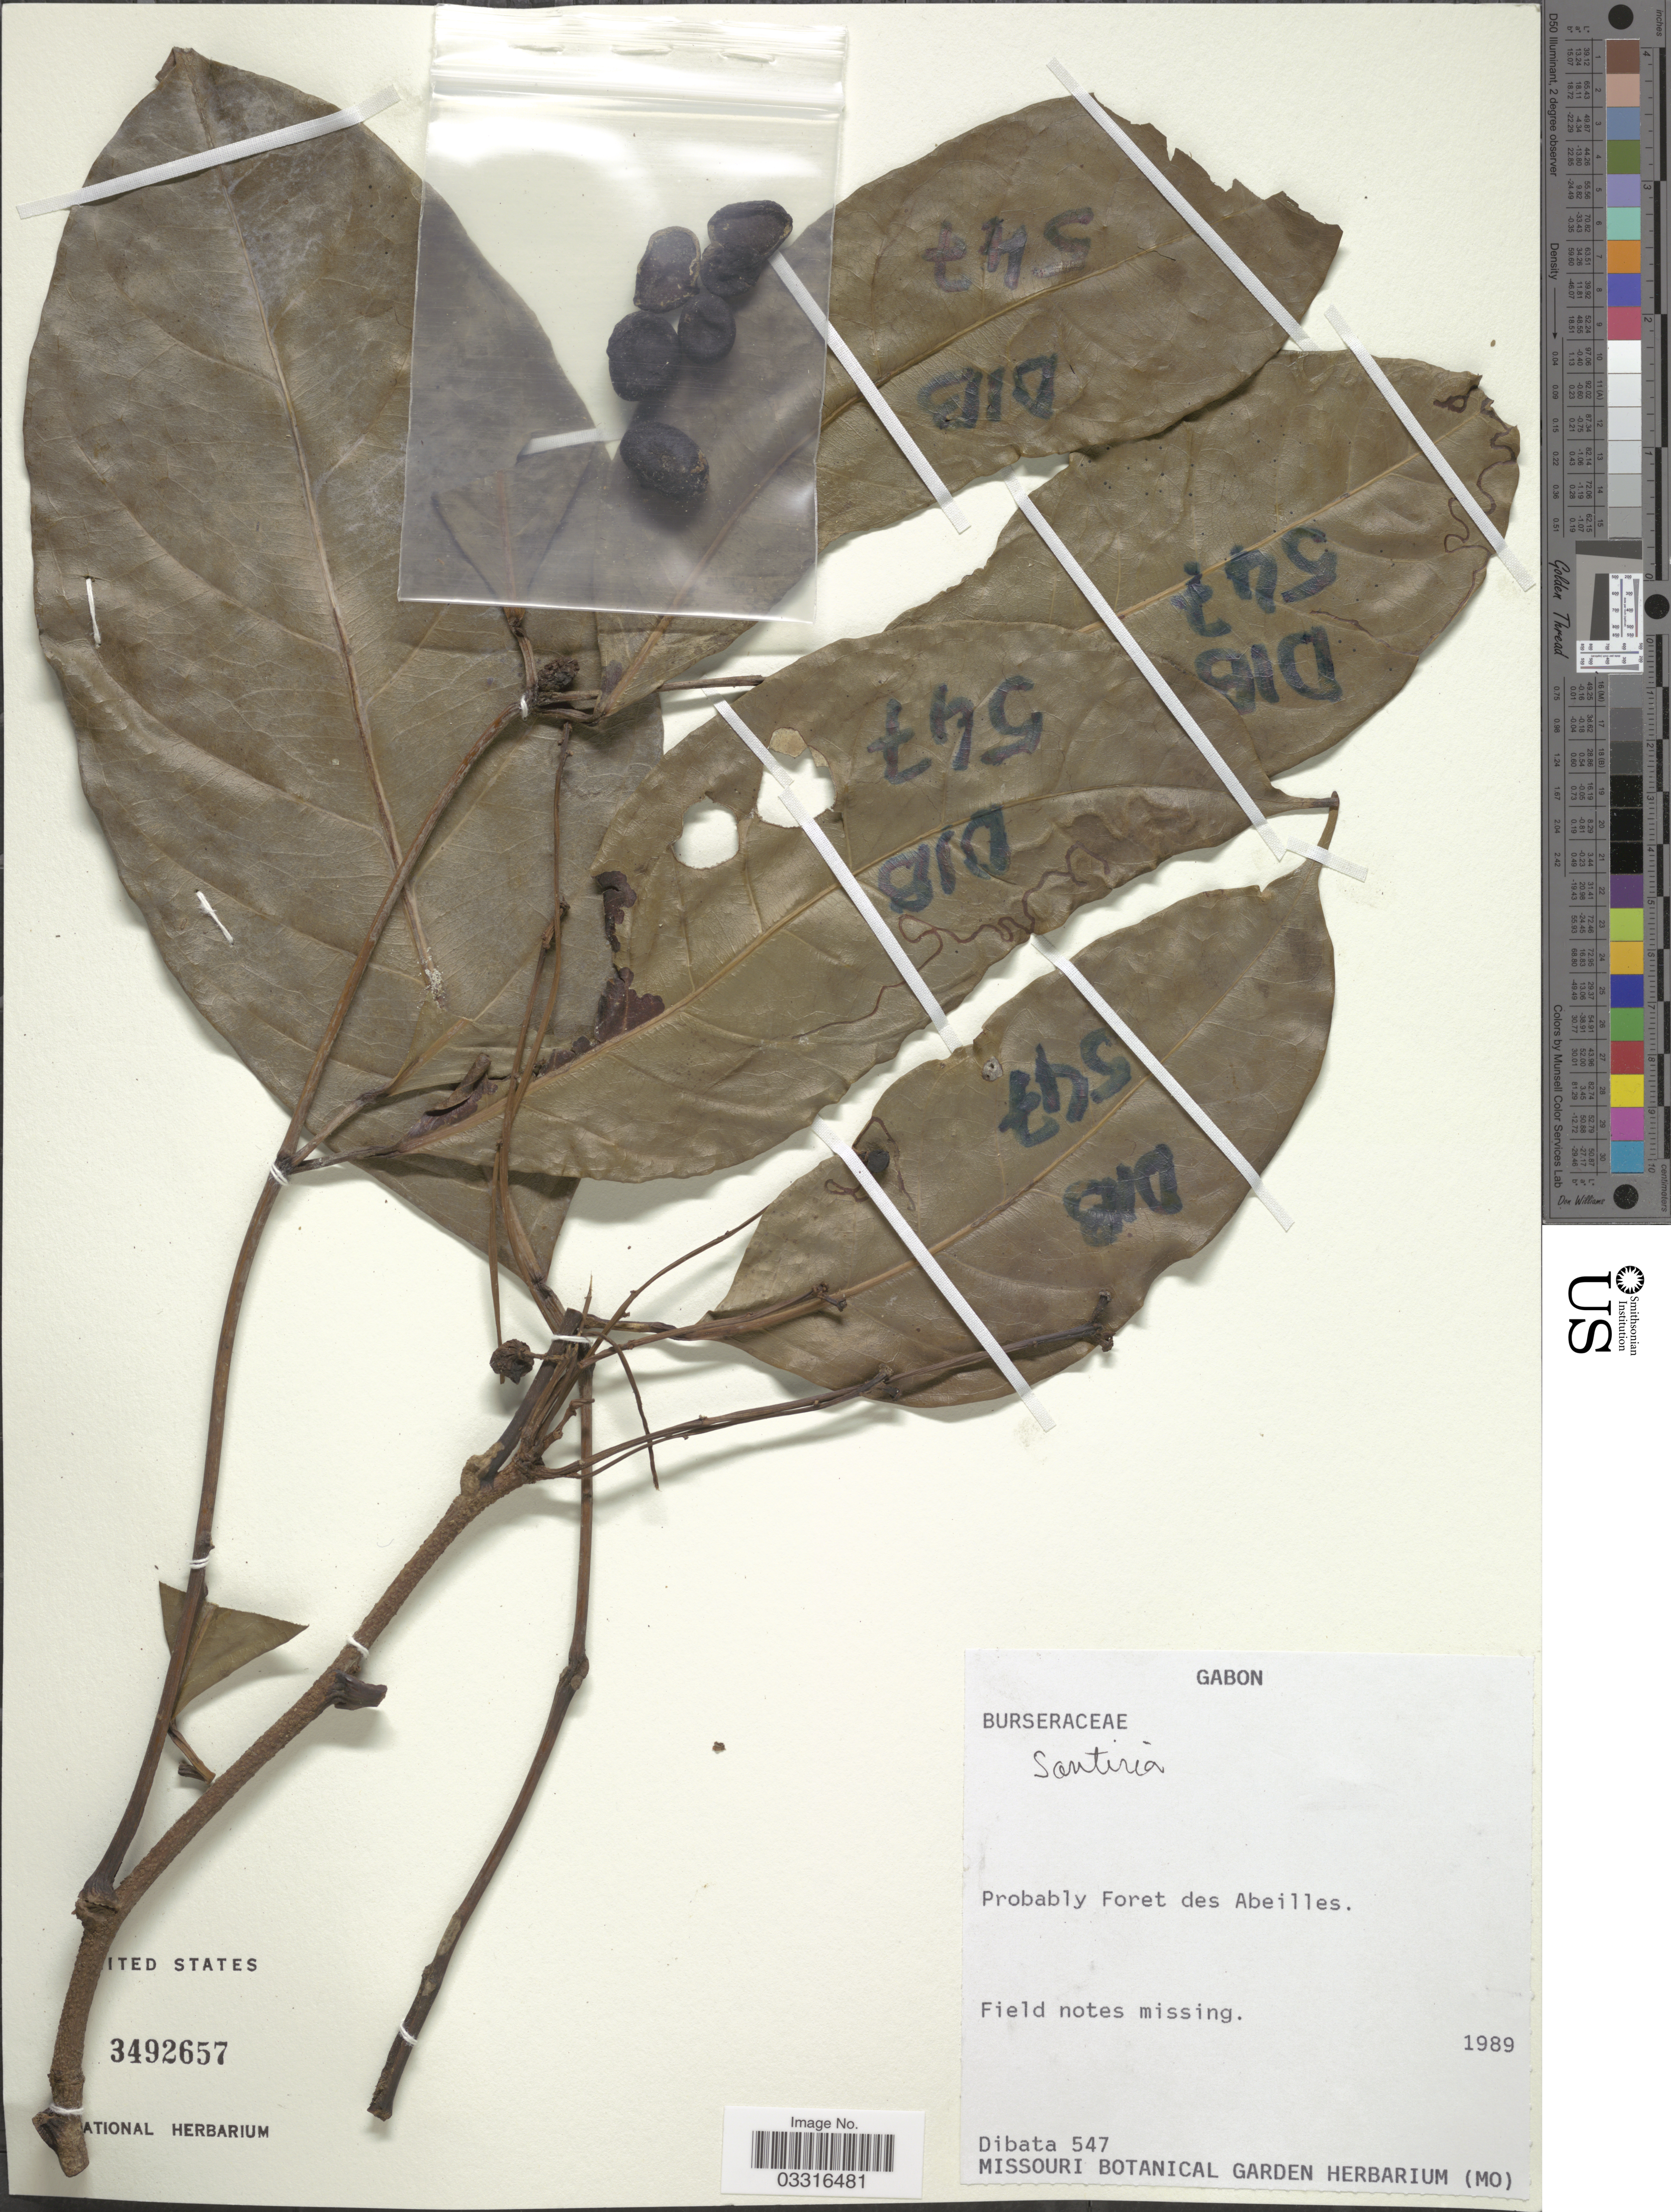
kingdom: Plantae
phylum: Tracheophyta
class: Magnoliopsida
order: Sapindales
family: Burseraceae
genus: Santiria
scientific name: Santiria trimera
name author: (Oliv.) Aubrév.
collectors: Dibata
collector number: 547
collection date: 1989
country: Gabon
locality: Probably Foret des Abeilles.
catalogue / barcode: US 3492657